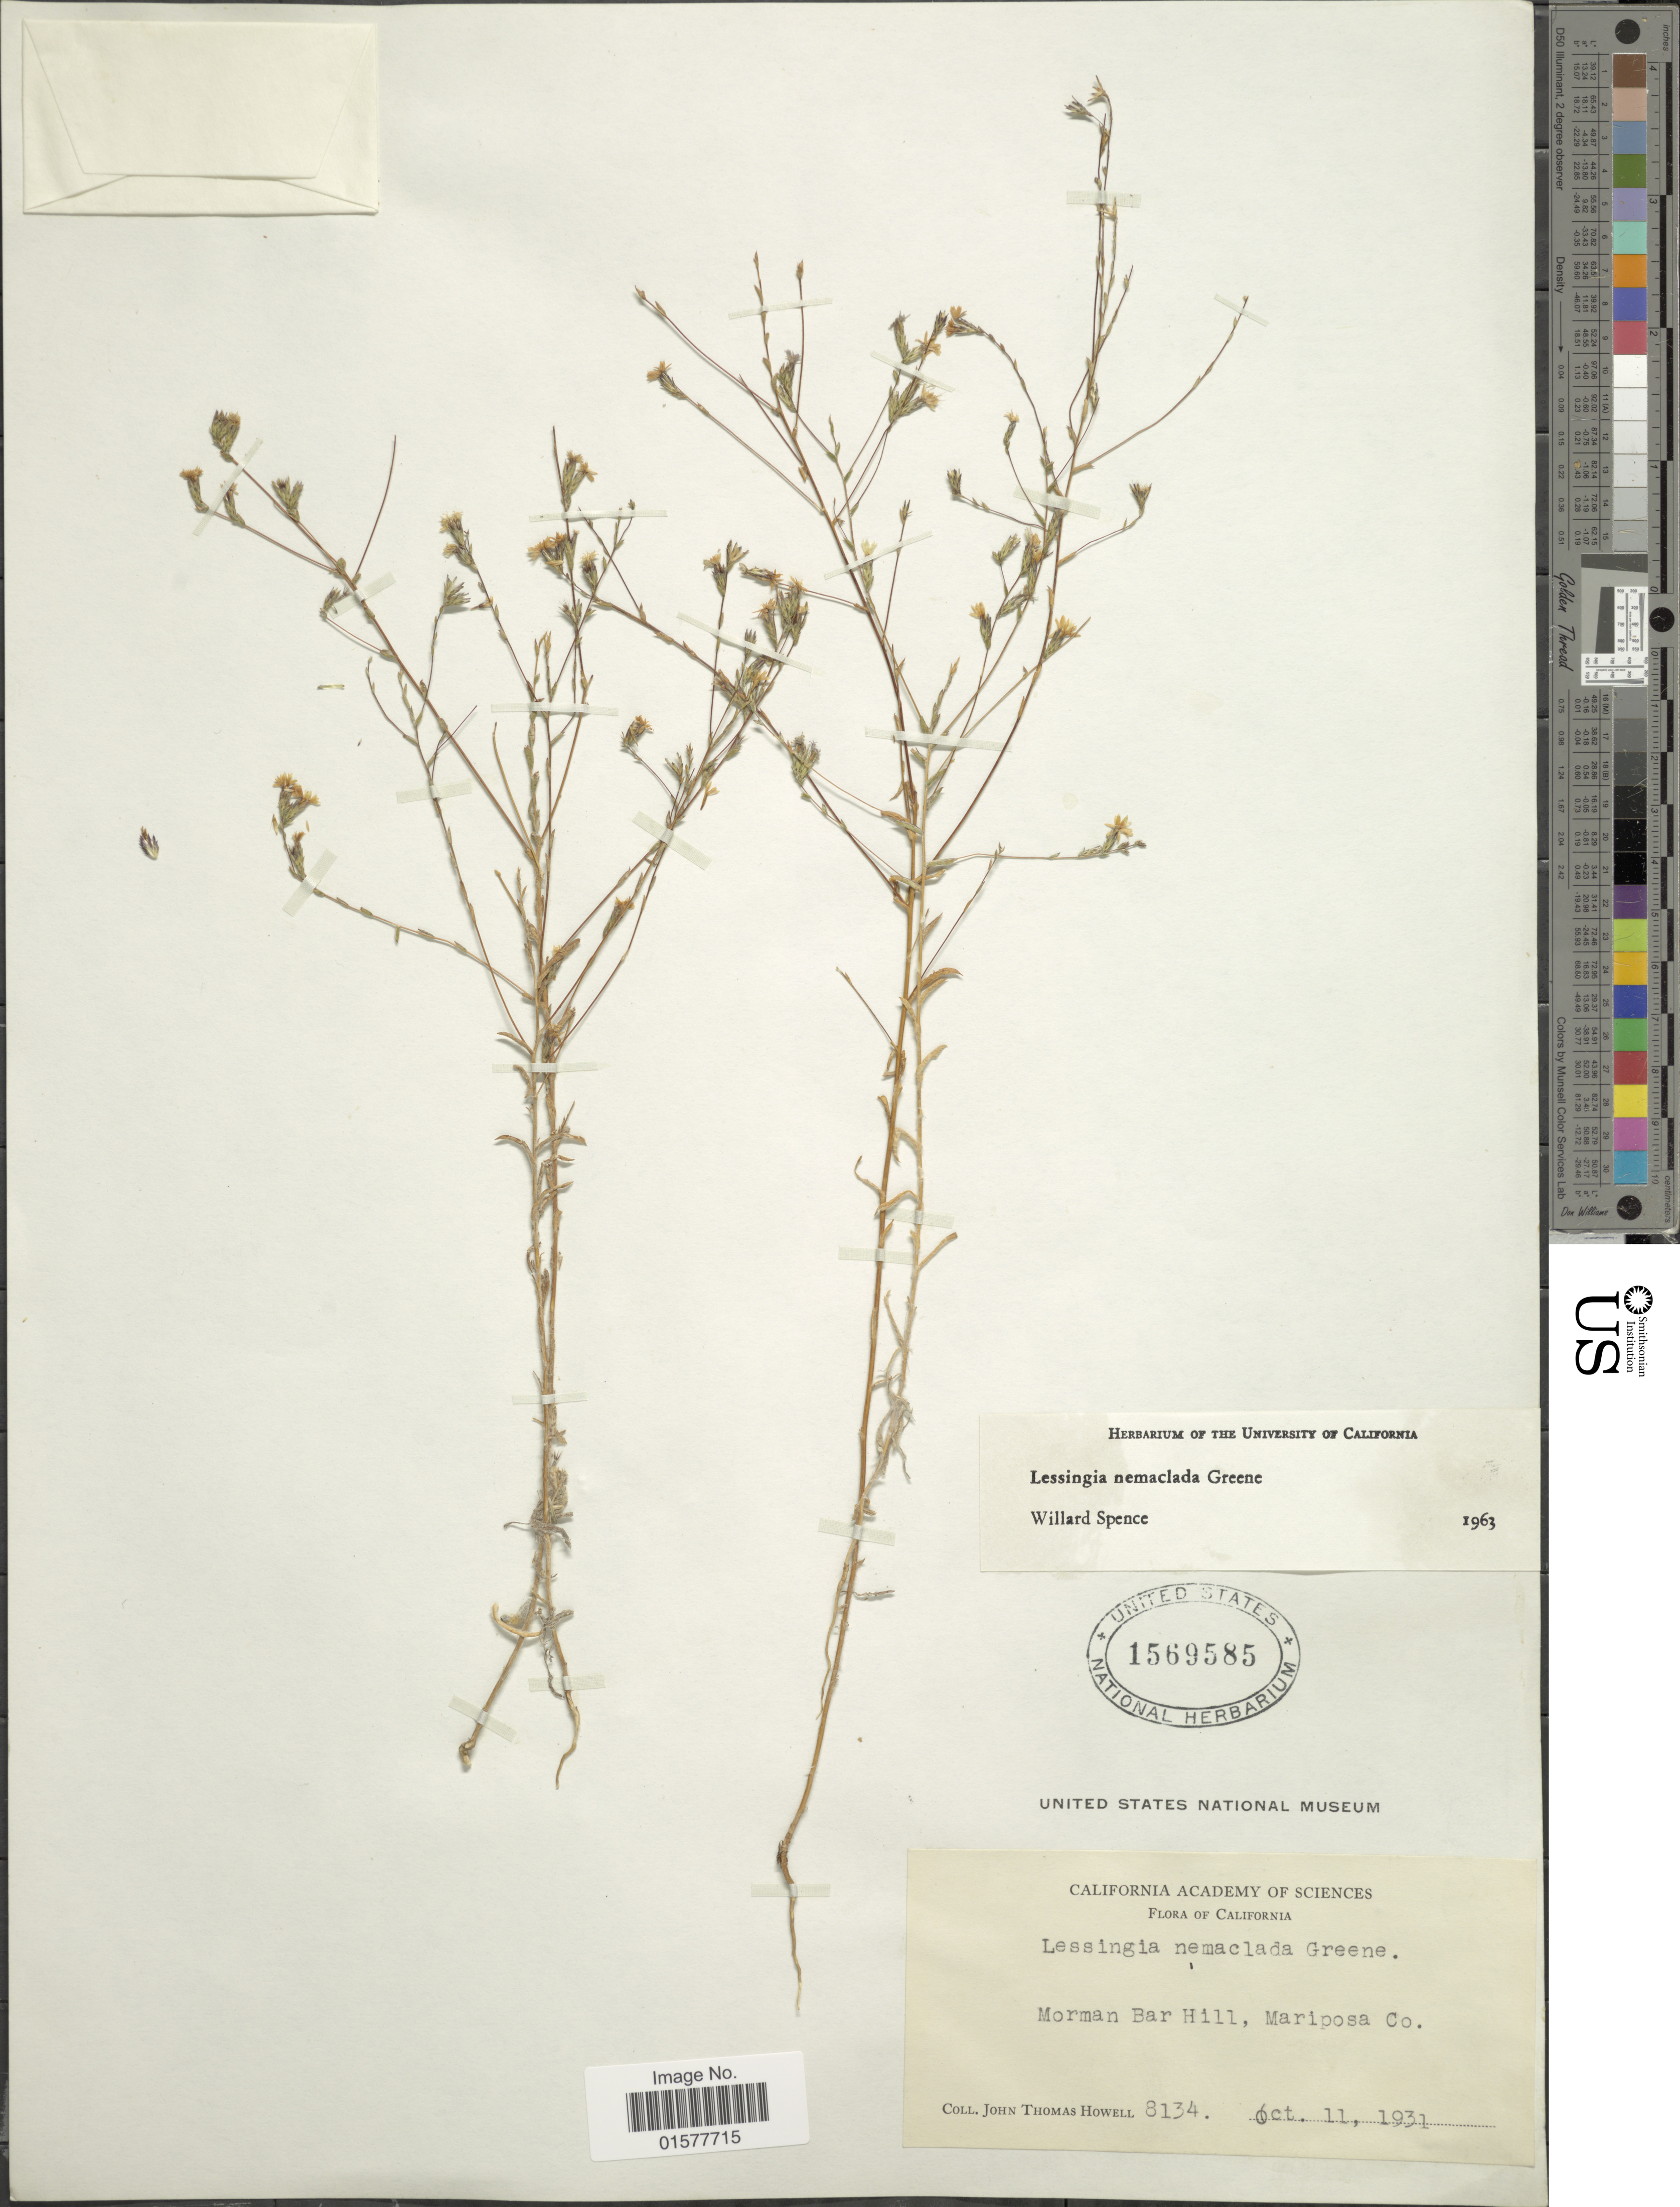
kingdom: Plantae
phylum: Tracheophyta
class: Magnoliopsida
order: Asterales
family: Asteraceae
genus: Lessingia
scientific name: Lessingia nemaclada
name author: Greene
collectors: J. T. Howell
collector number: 8134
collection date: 1931-10-11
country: United States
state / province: California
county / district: Mariposa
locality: Morman Bar Hill, Mariposa Co.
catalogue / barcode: US 1569585